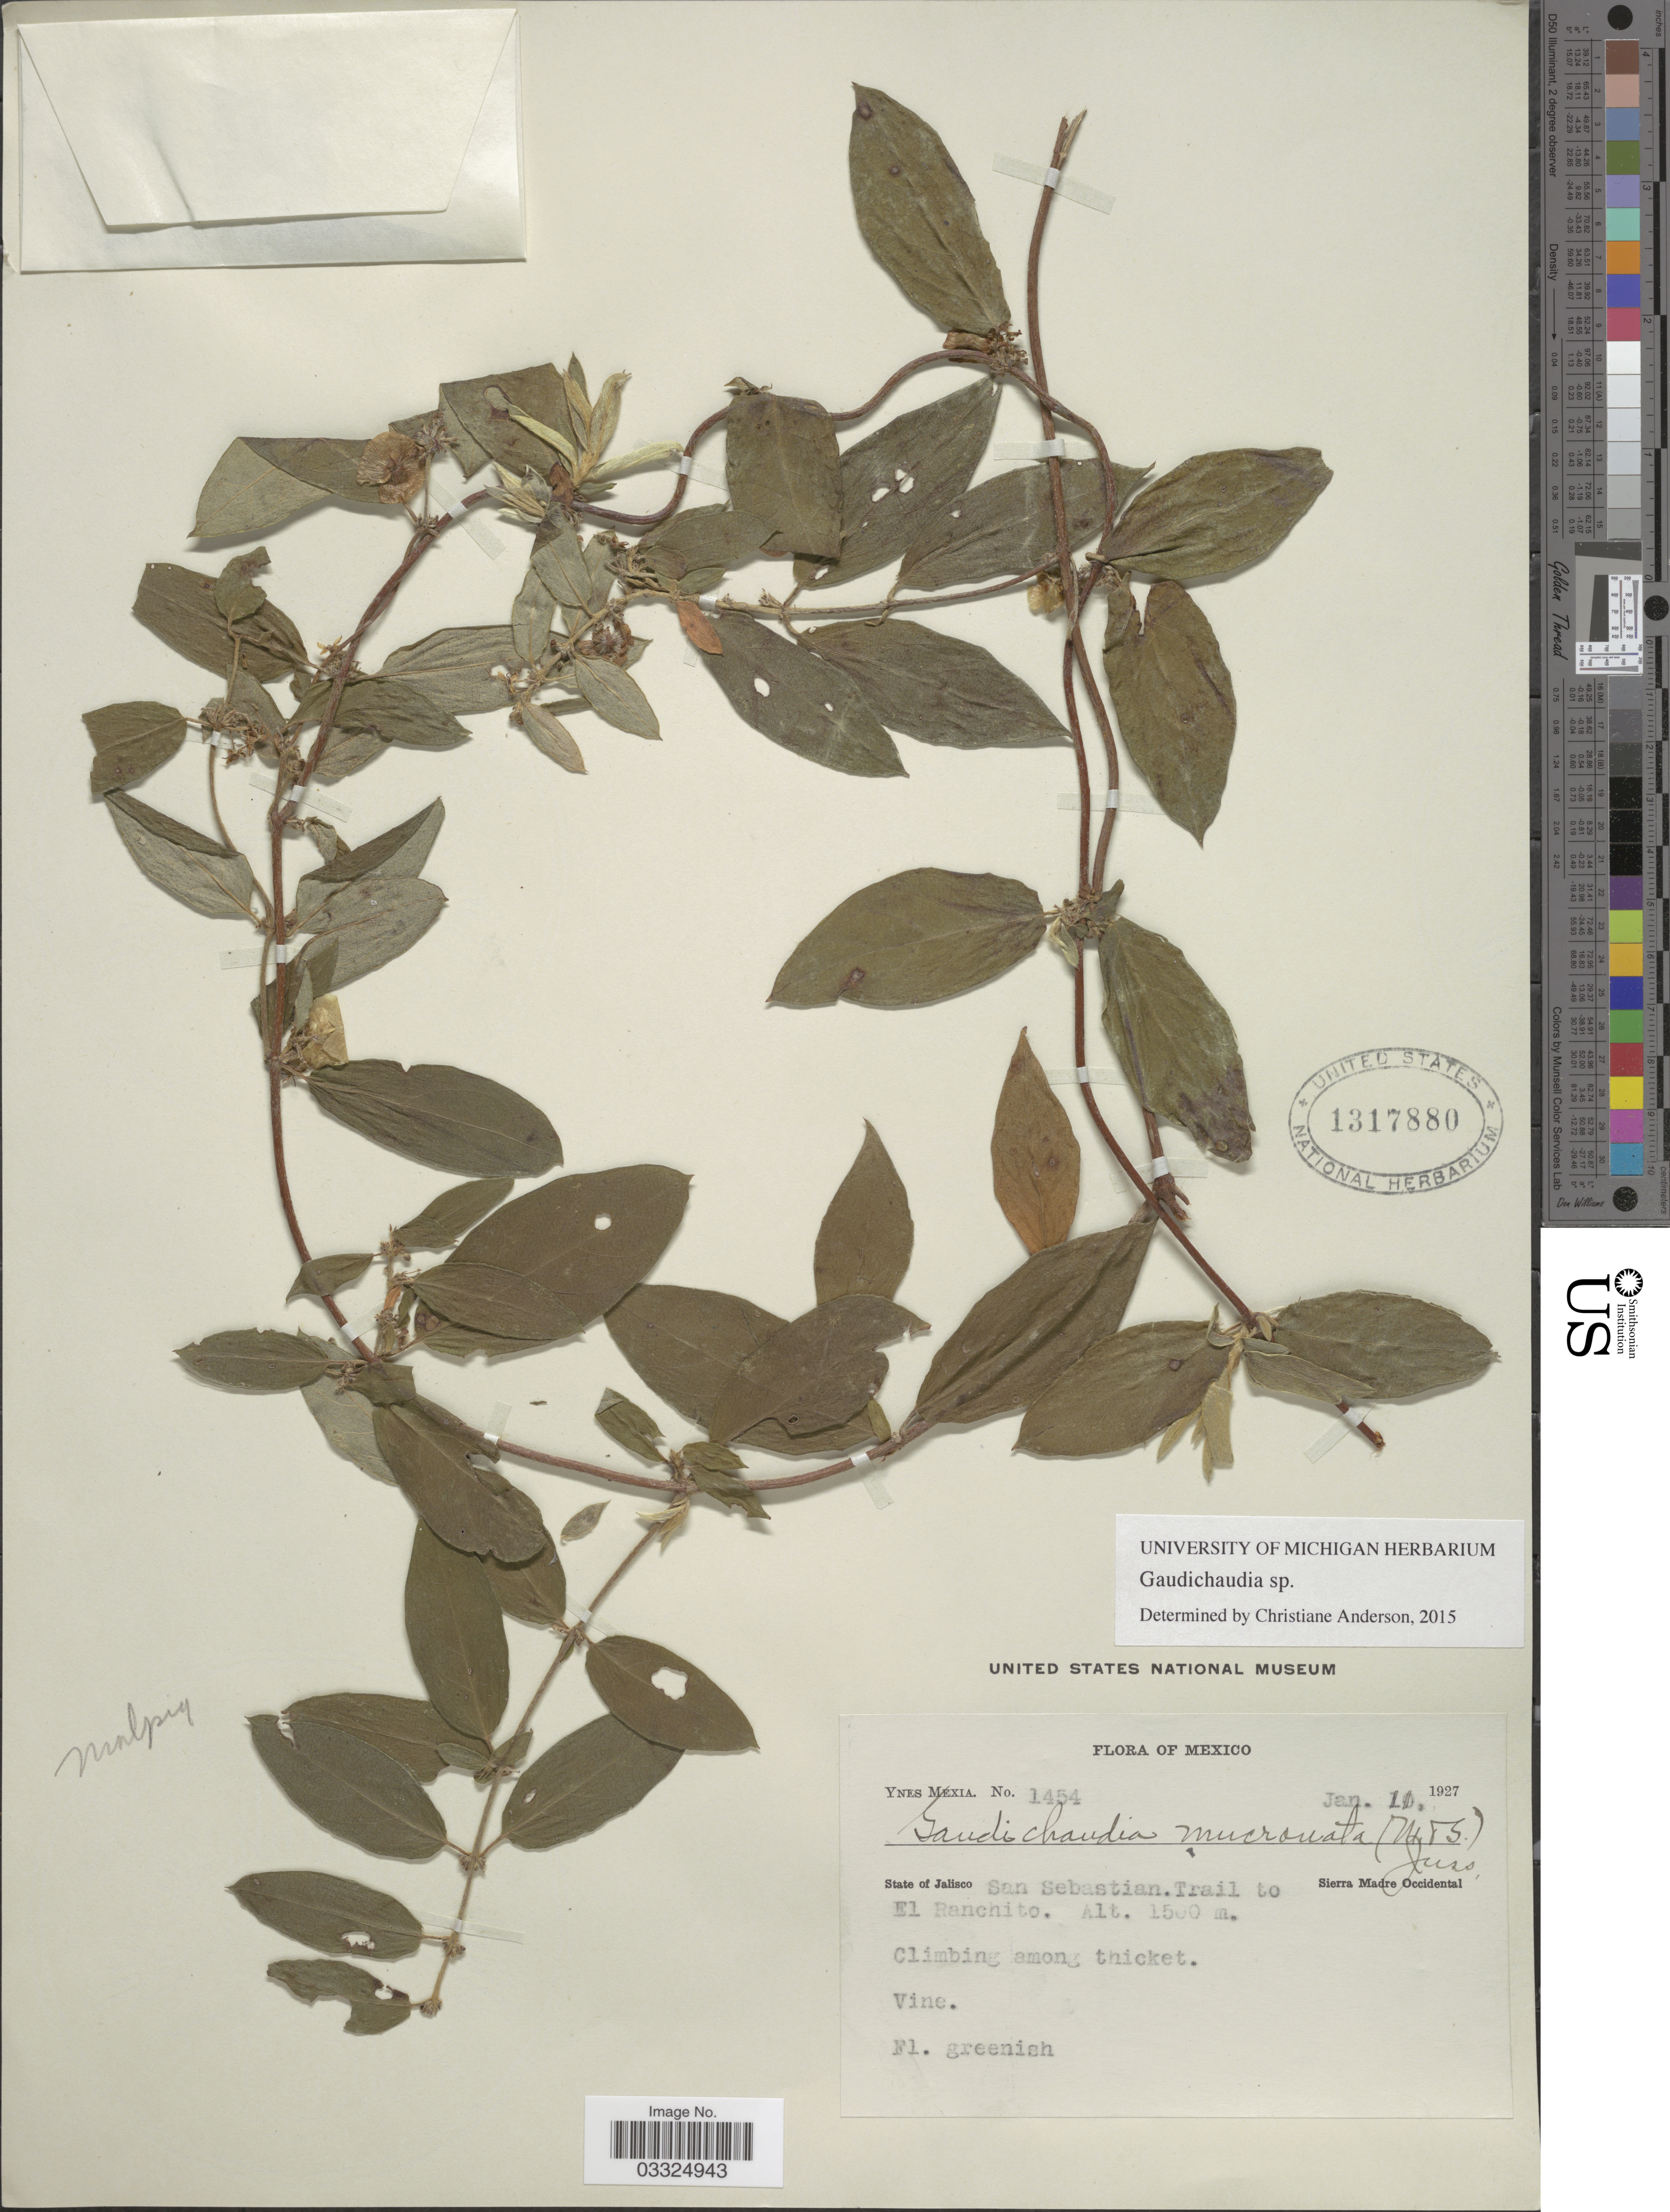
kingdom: Plantae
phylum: Tracheophyta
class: Magnoliopsida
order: Malpighiales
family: Malpighiaceae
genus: Gaudichaudia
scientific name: Gaudichaudia sp.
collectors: Y. Mexia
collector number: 1454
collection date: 1927-01-11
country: Mexico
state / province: Jalisco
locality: San Sebastian. Trail to El Ranchito. Sierra Madre Occidental.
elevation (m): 1500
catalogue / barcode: US 1317880